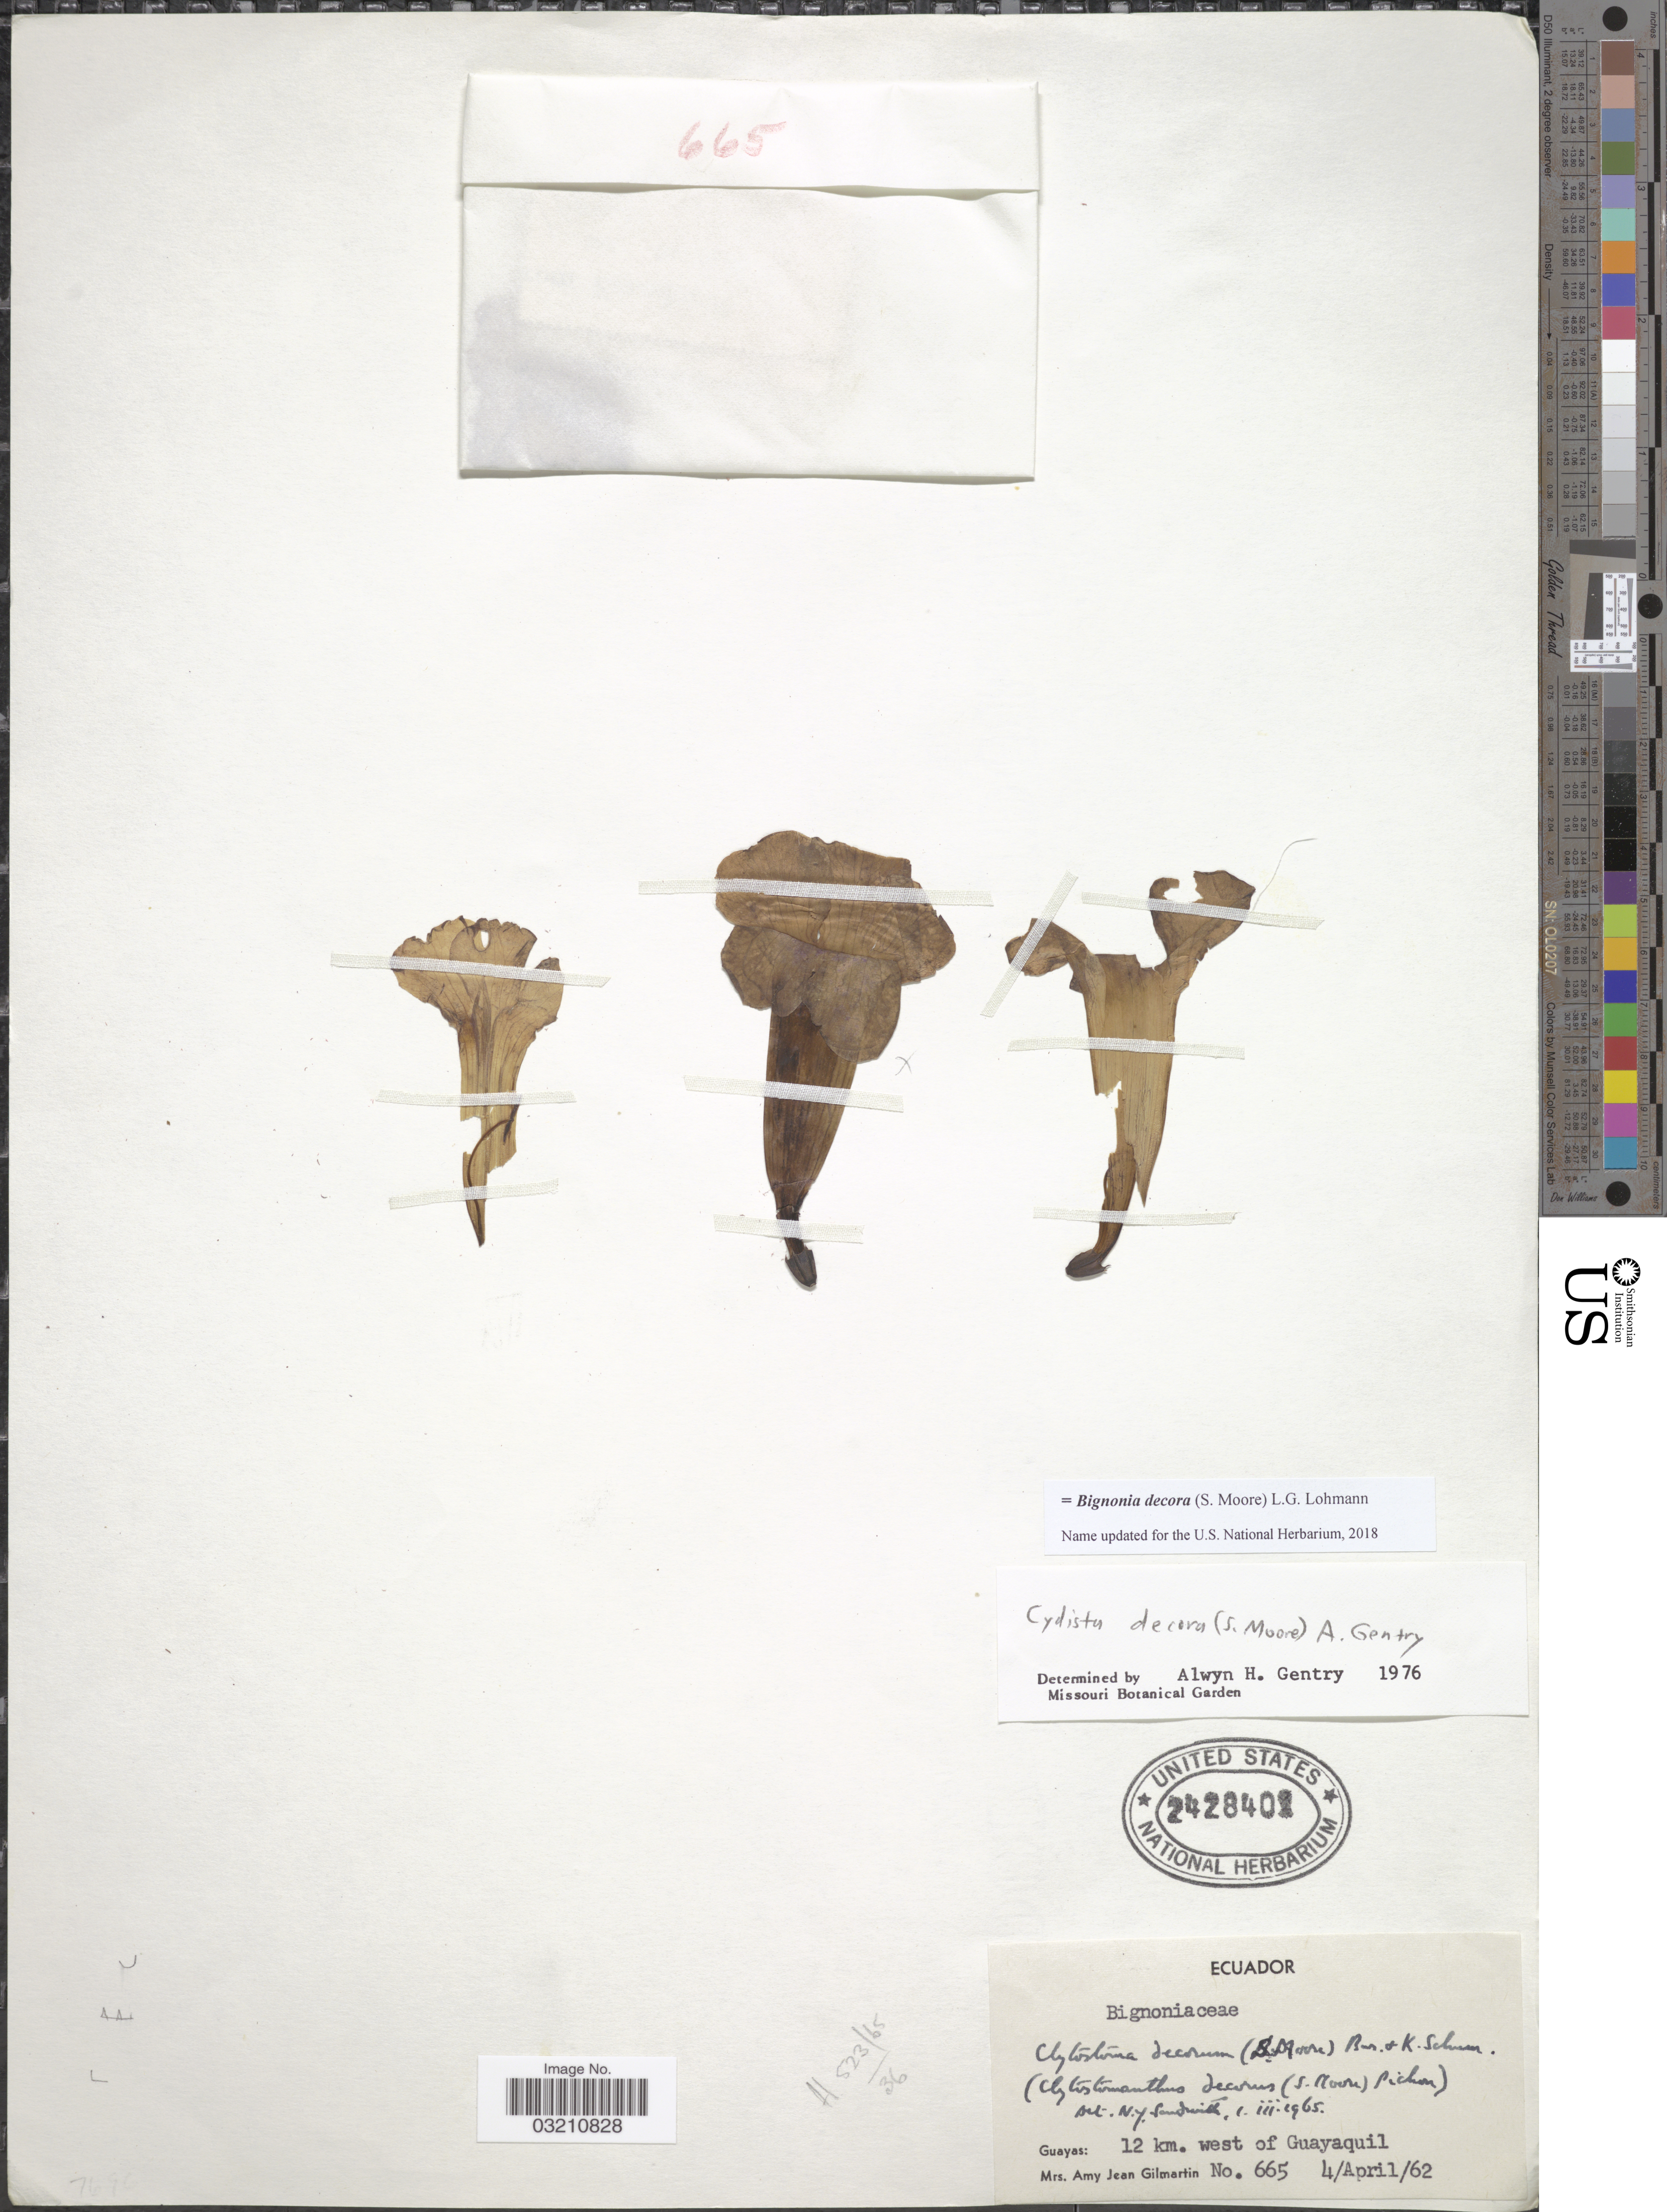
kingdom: Plantae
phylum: Tracheophyta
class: Magnoliopsida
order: Lamiales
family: Bignoniaceae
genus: Bignonia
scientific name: Bignonia decora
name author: (S. Moore) L.G. Lohmann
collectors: A. J. Gilmartin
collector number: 665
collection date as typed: Transcribed d/m/y: 4/4/62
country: Ecuador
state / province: Guayas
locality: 12 km. west of Guayaquil.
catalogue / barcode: US 2428401